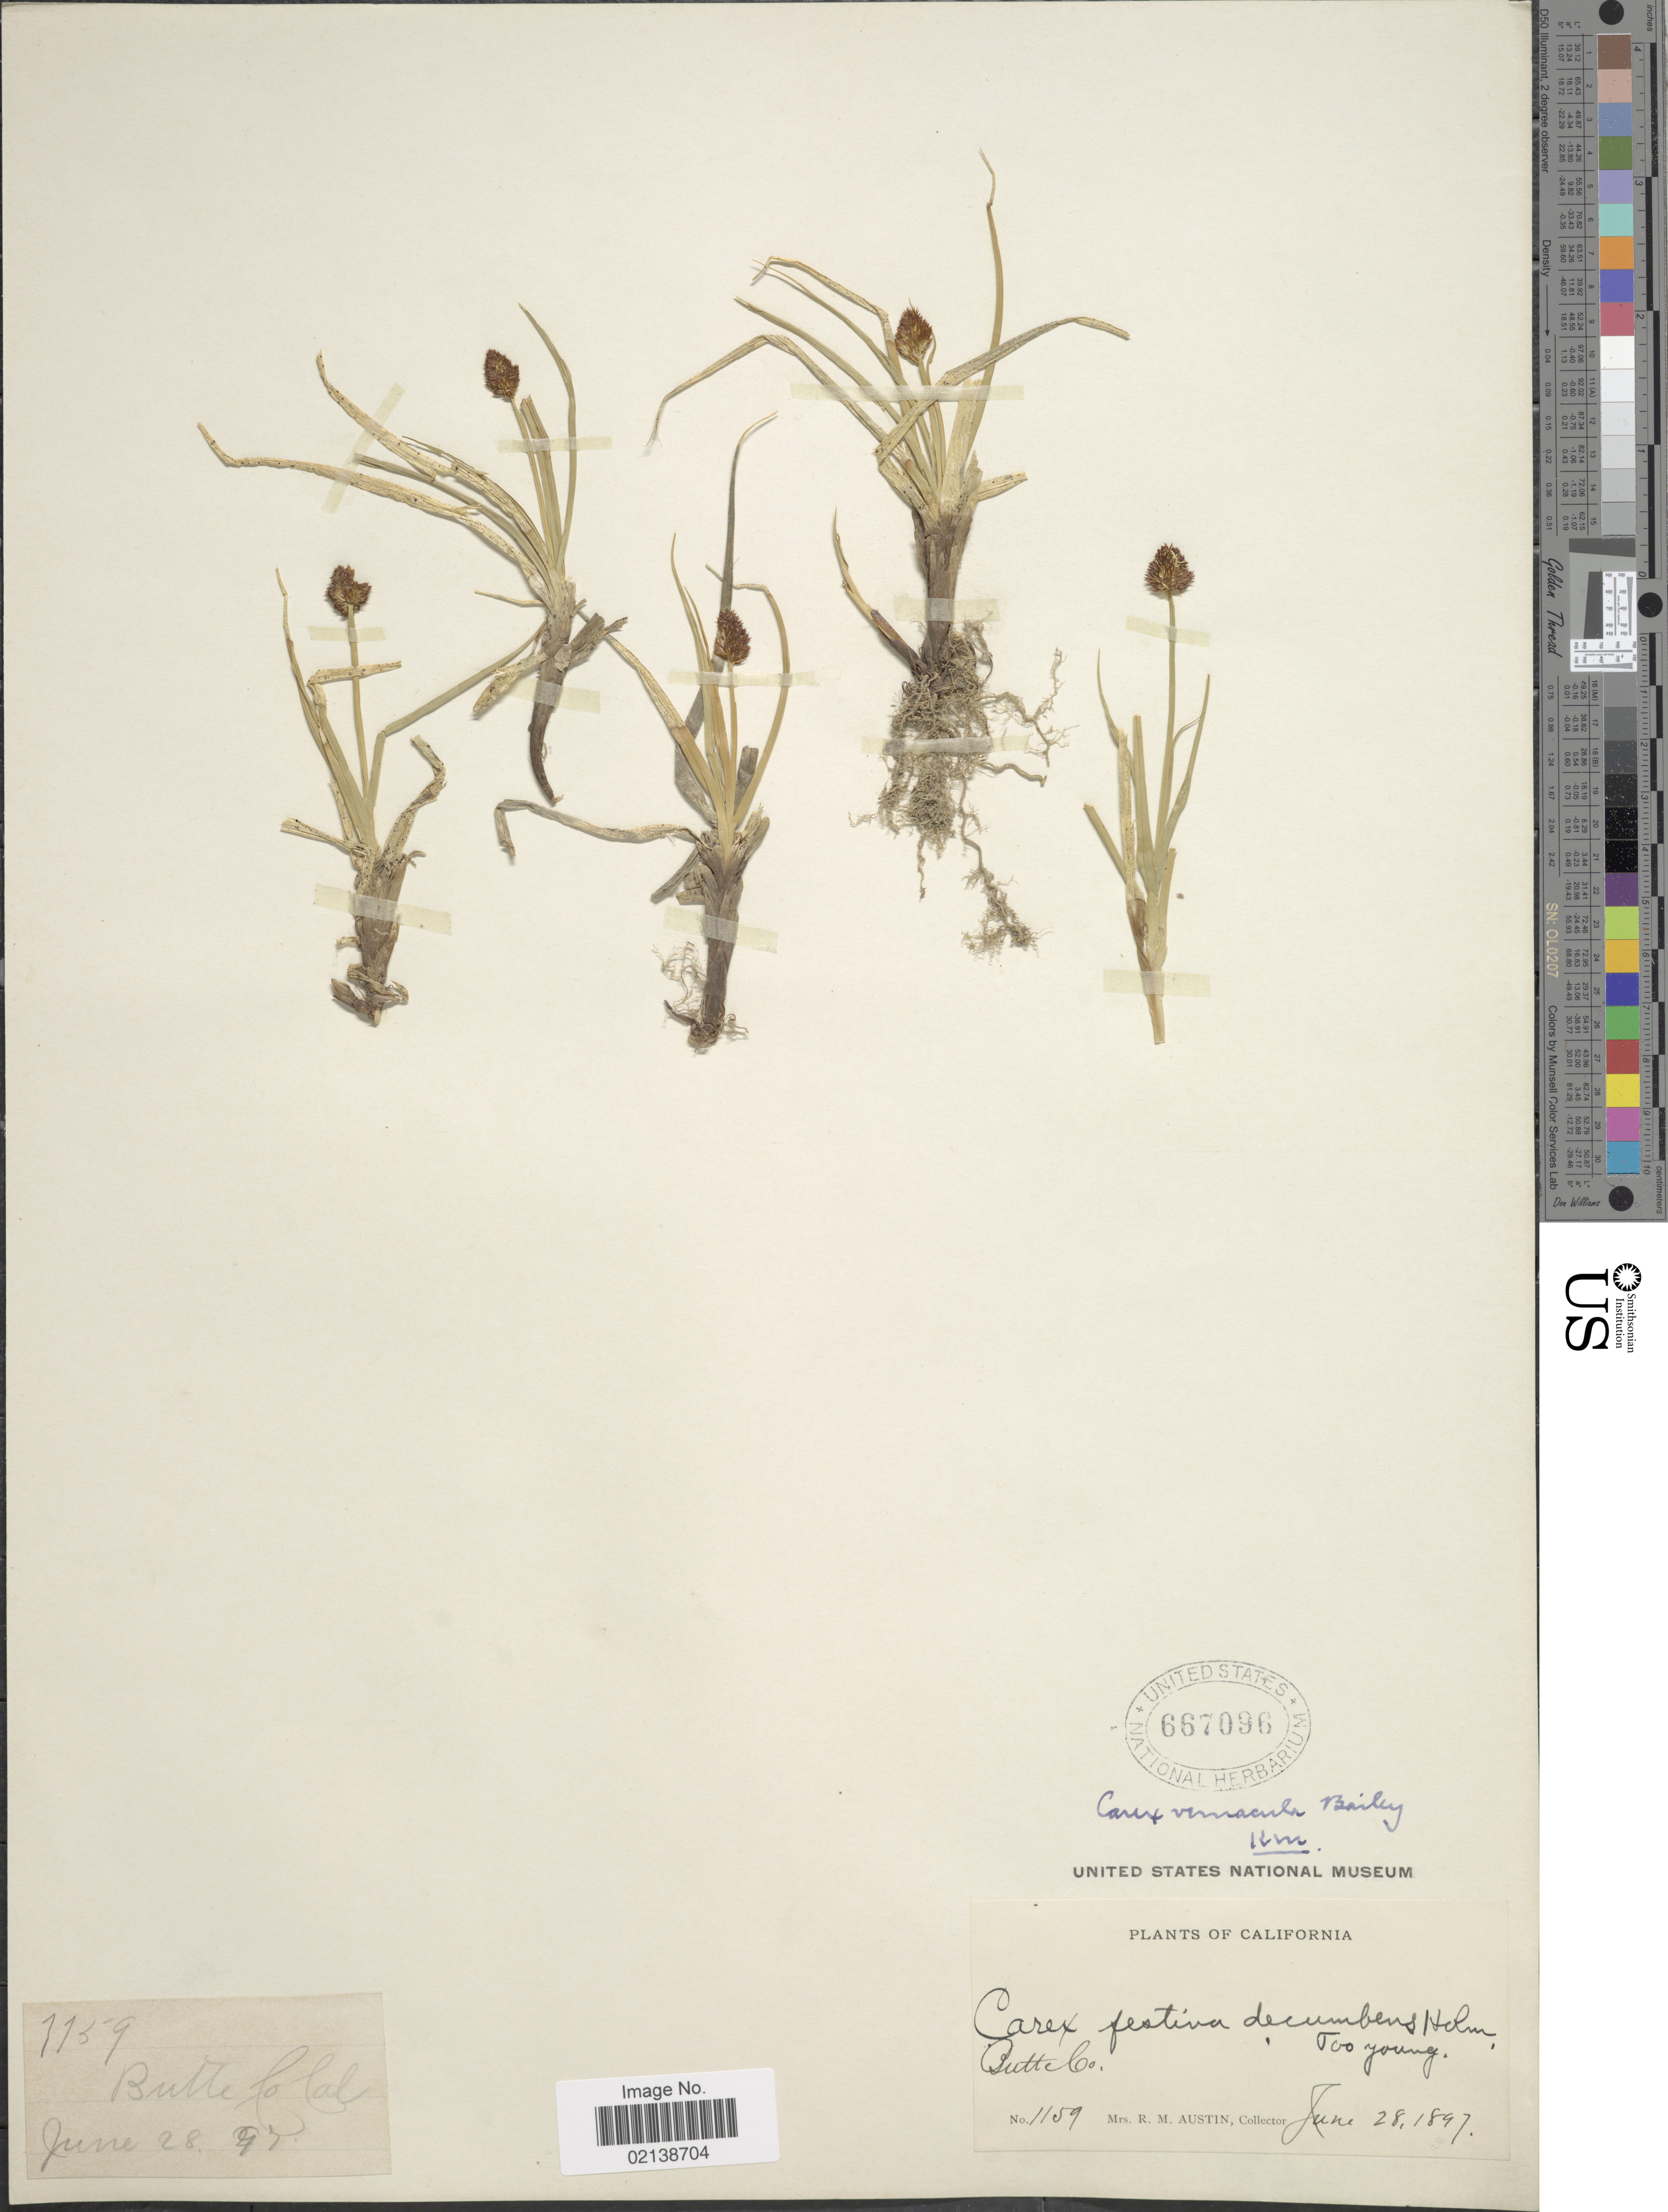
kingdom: Plantae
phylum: Tracheophyta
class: Liliopsida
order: Poales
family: Cyperaceae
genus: Carex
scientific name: Carex vernacula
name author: L.H. Bailey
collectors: R. Austin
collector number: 1159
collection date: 1897-06-28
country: United States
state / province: California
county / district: Butte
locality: Butte Co., Cal.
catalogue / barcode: US 667096